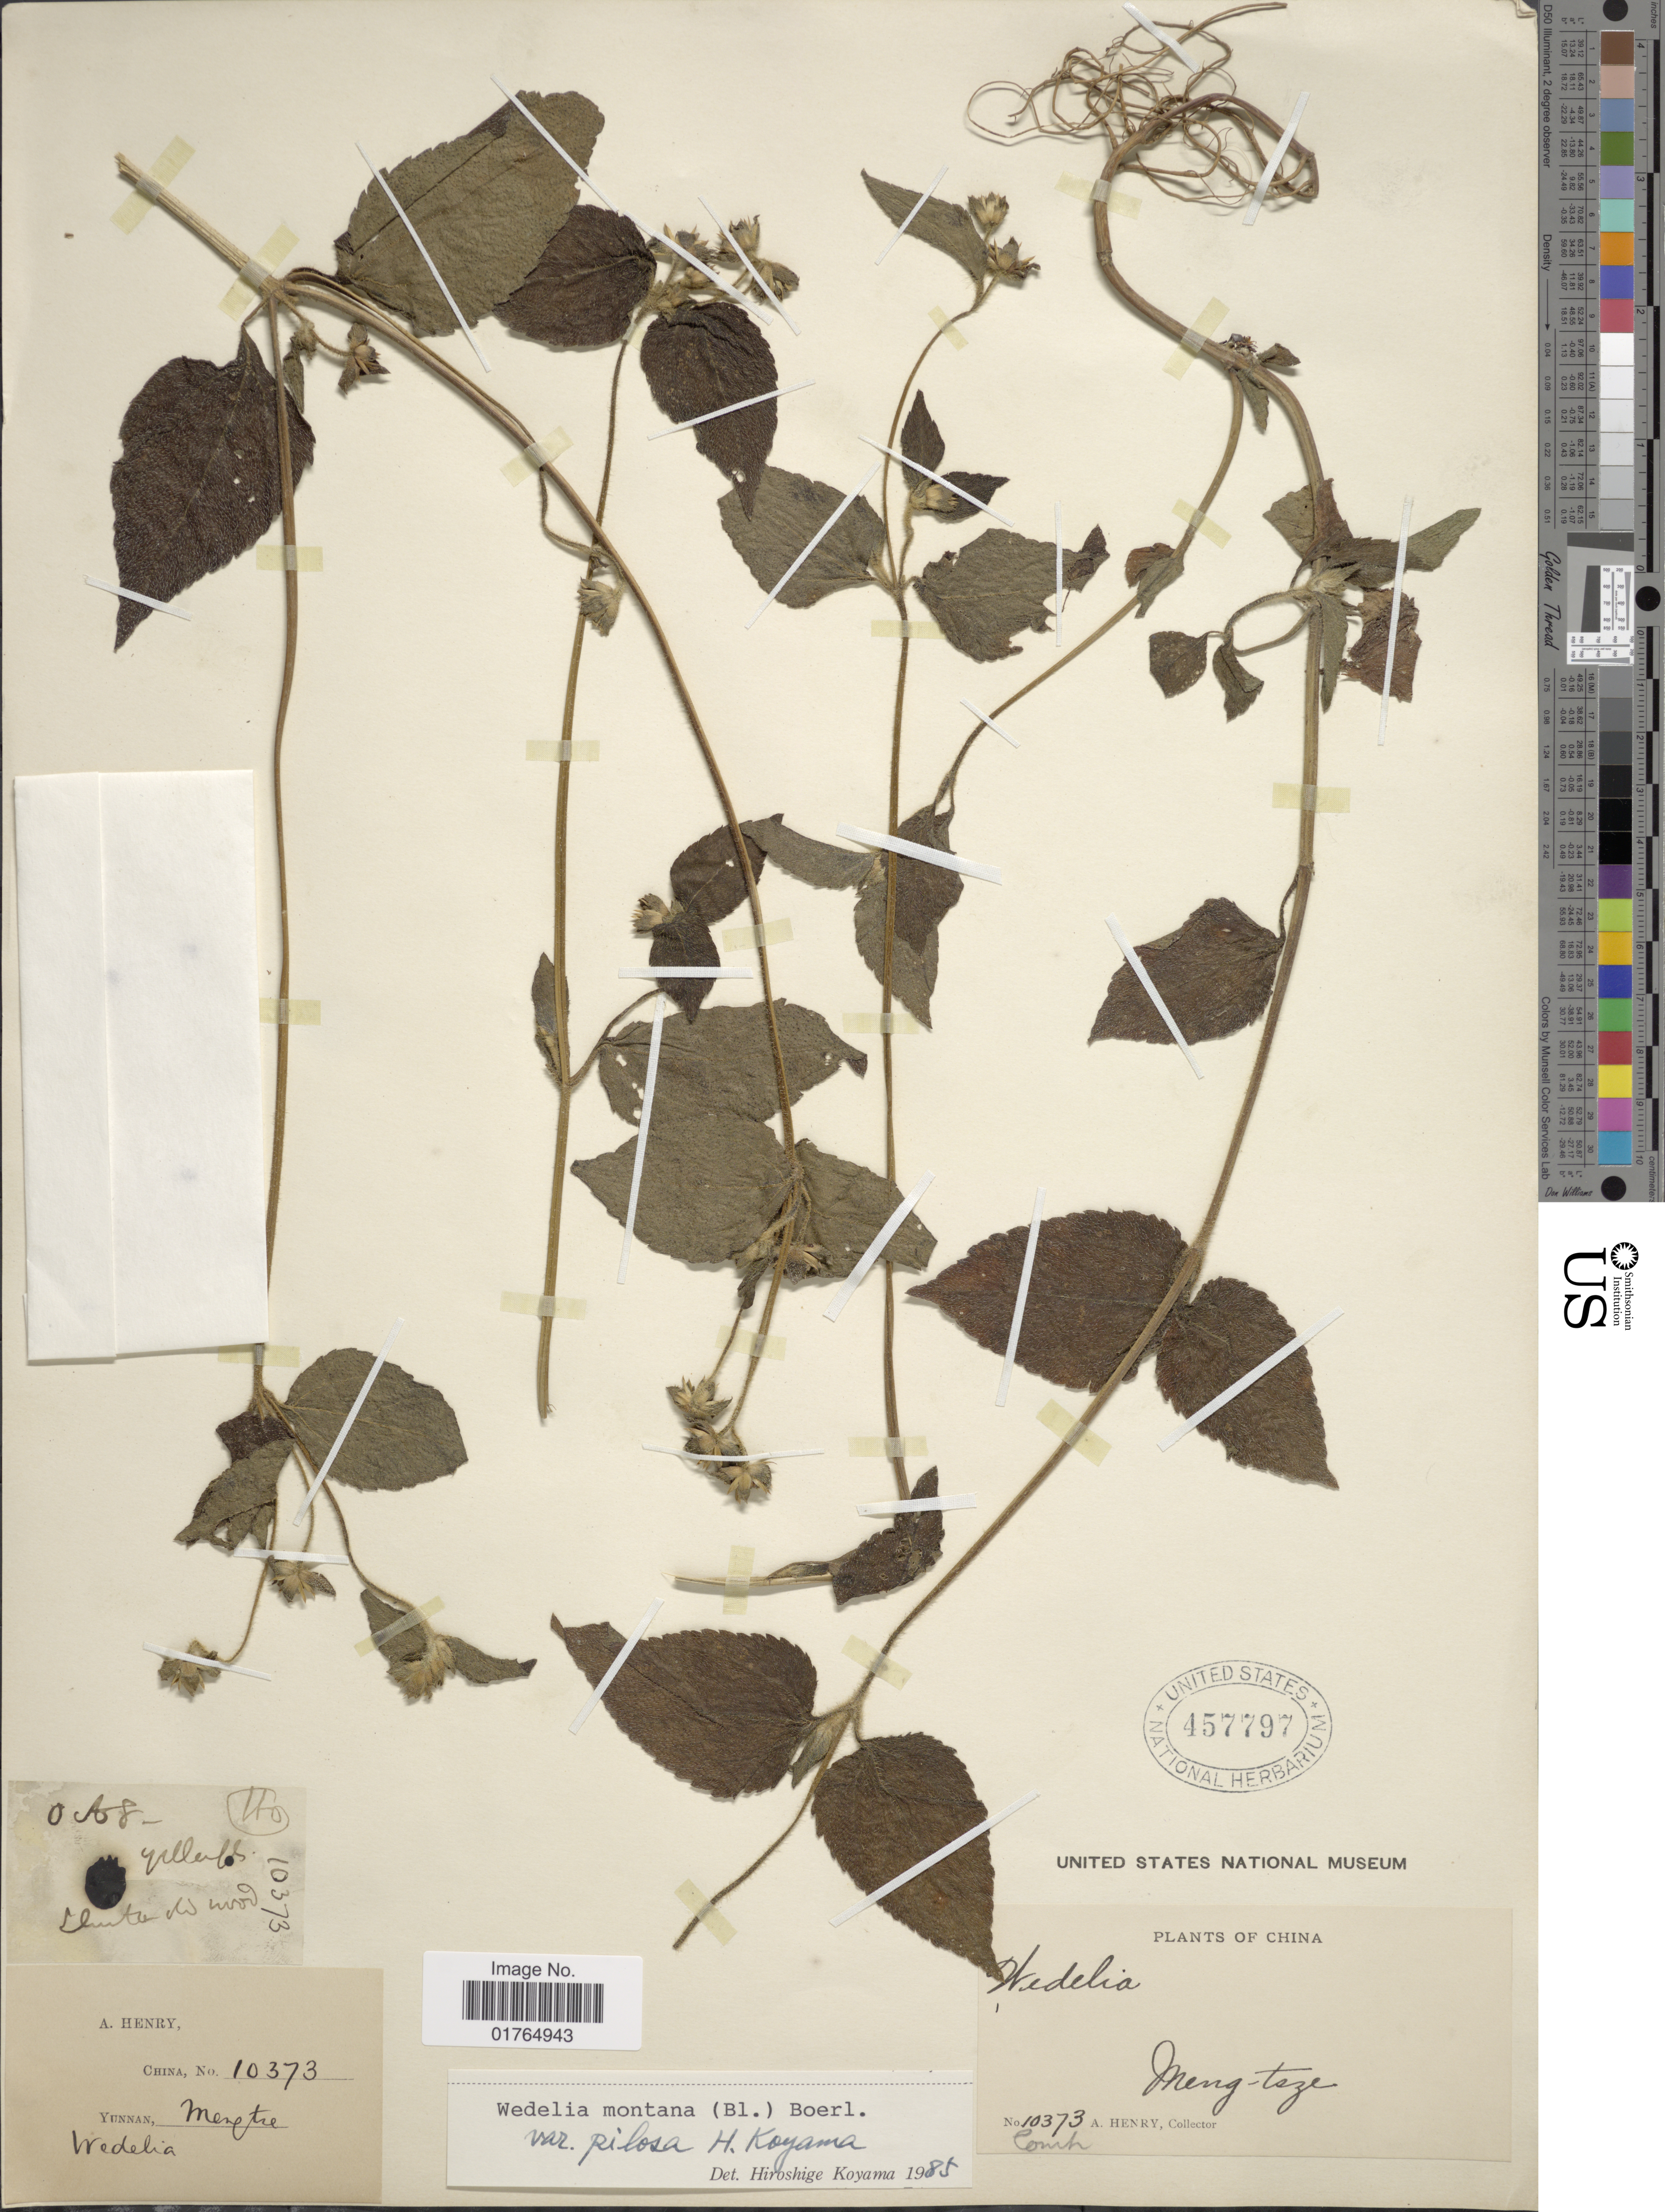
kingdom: Plantae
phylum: Tracheophyta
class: Magnoliopsida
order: Asterales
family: Asteraceae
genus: Wedelia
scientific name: Wedelia montana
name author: (Blume) Boerl.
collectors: A. Henry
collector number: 10373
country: China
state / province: Yunnan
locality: Mengt-tsze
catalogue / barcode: US 457797